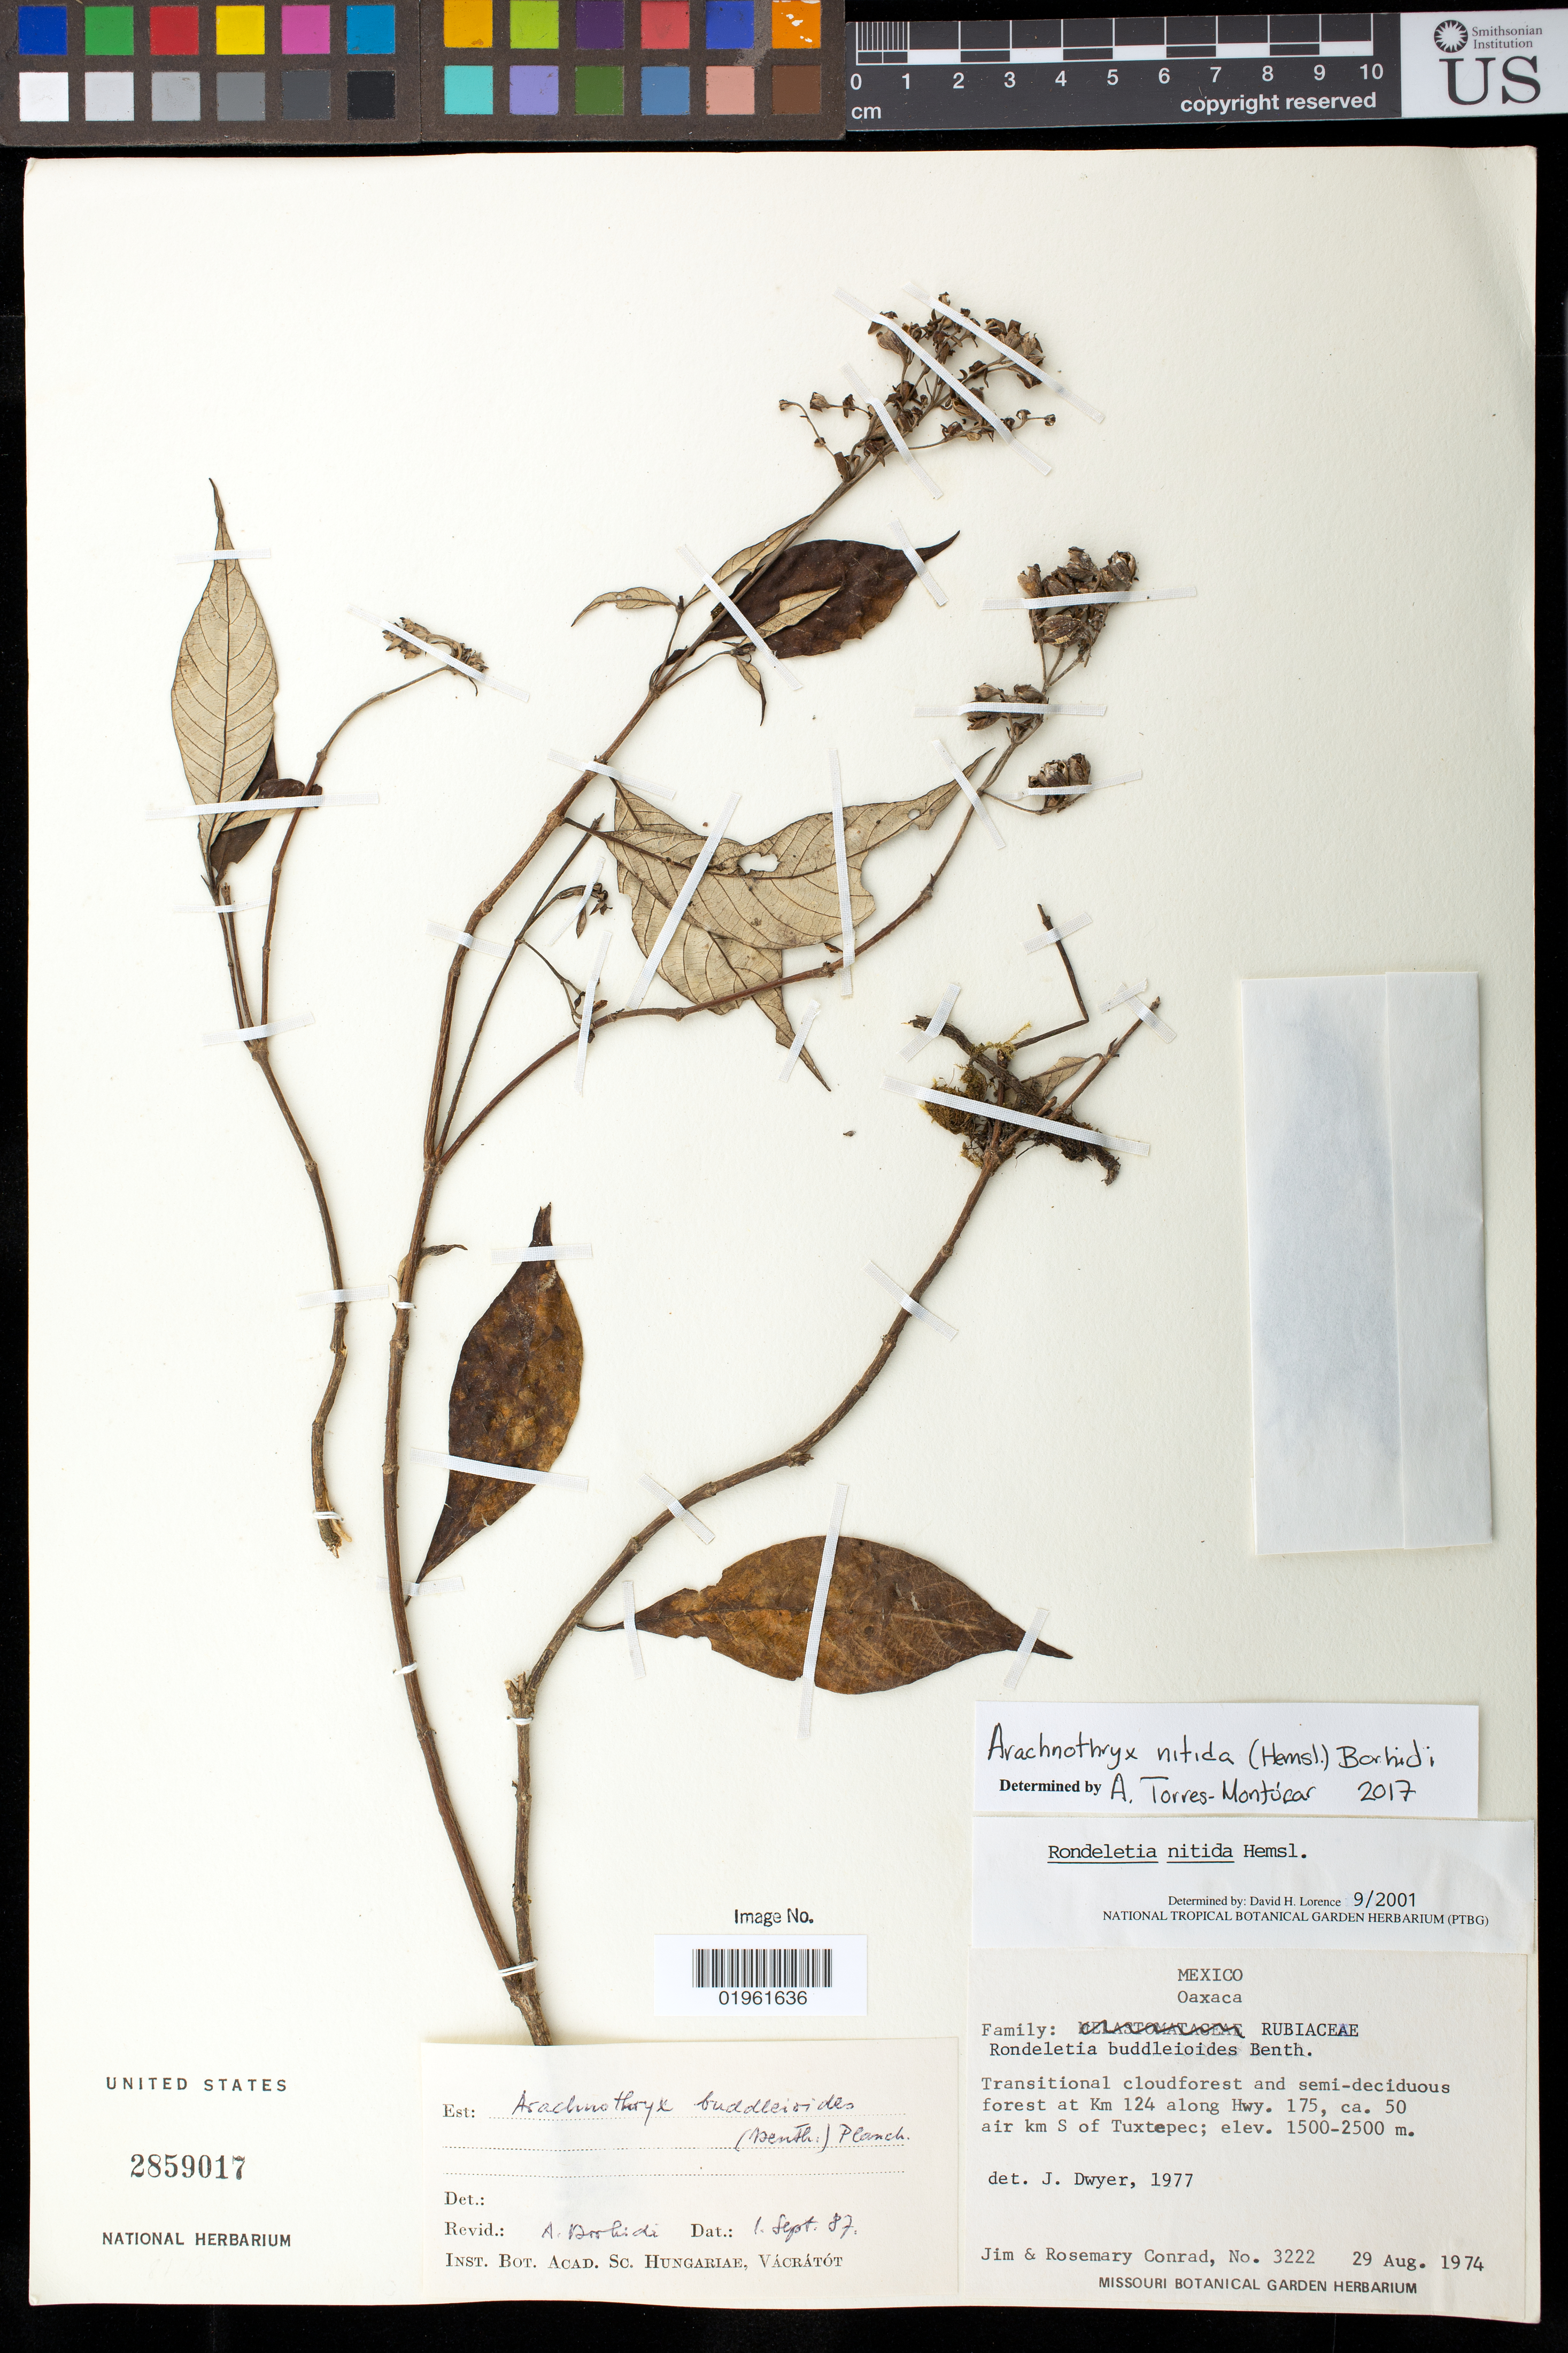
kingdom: Plantae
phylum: Tracheophyta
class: Magnoliopsida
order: Gentianales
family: Rubiaceae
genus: Arachnothryx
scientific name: Arachnothryx nitida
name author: (Hemsl.) Borhidi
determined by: Montúfar, Alejandro Torres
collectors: J. Conrad & R. Conrad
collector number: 3222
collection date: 1974-08-29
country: Mexico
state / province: Oaxaca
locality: Cloud forest along Hwy. 175 at Km 90, ca. 50 air km S of Tuxtepec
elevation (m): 2000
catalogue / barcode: US 2859017